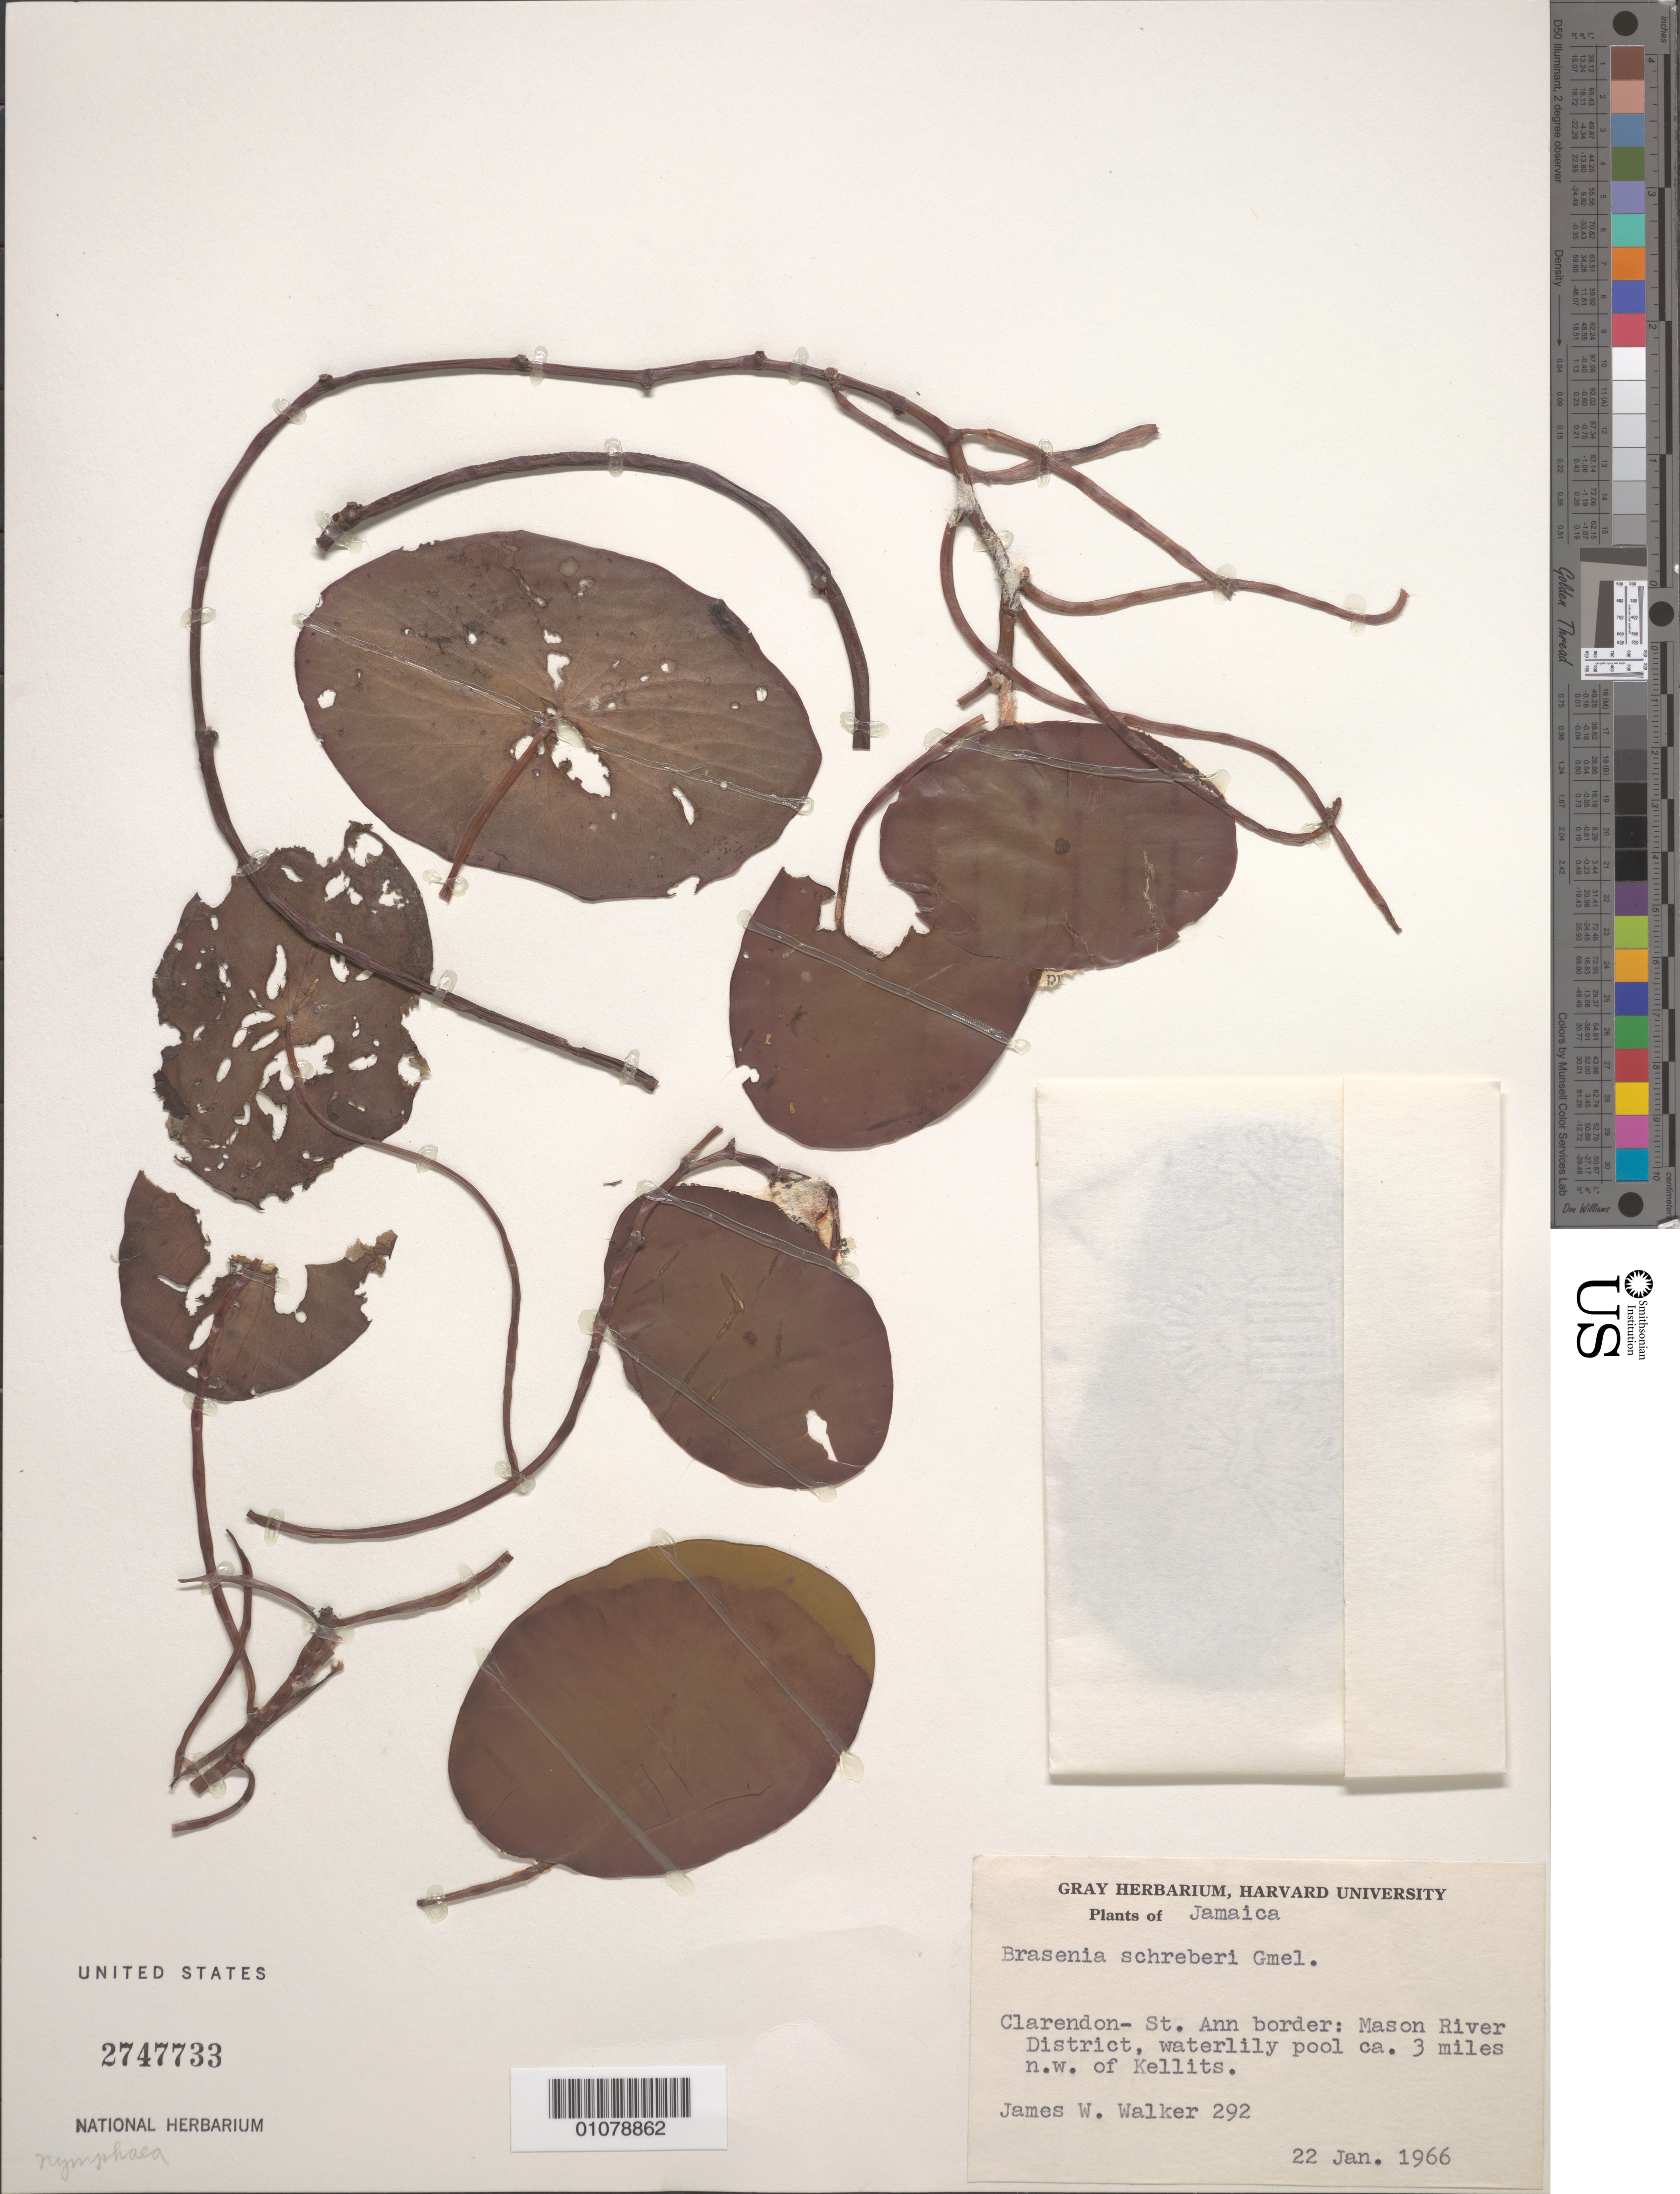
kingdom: Plantae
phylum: Tracheophyta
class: Magnoliopsida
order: Nymphaeales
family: Cabombaceae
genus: Brasenia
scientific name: Brasenia schreberi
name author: J.F. Gmel.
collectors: J. W. Walker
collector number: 292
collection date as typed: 22 Jan 1966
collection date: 1966-01-22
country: Jamaica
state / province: Clarendon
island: Jamaica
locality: Clarendon- St. Ann border: Mason River District ca 3 miles NW of Kellits.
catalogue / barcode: US 2747733